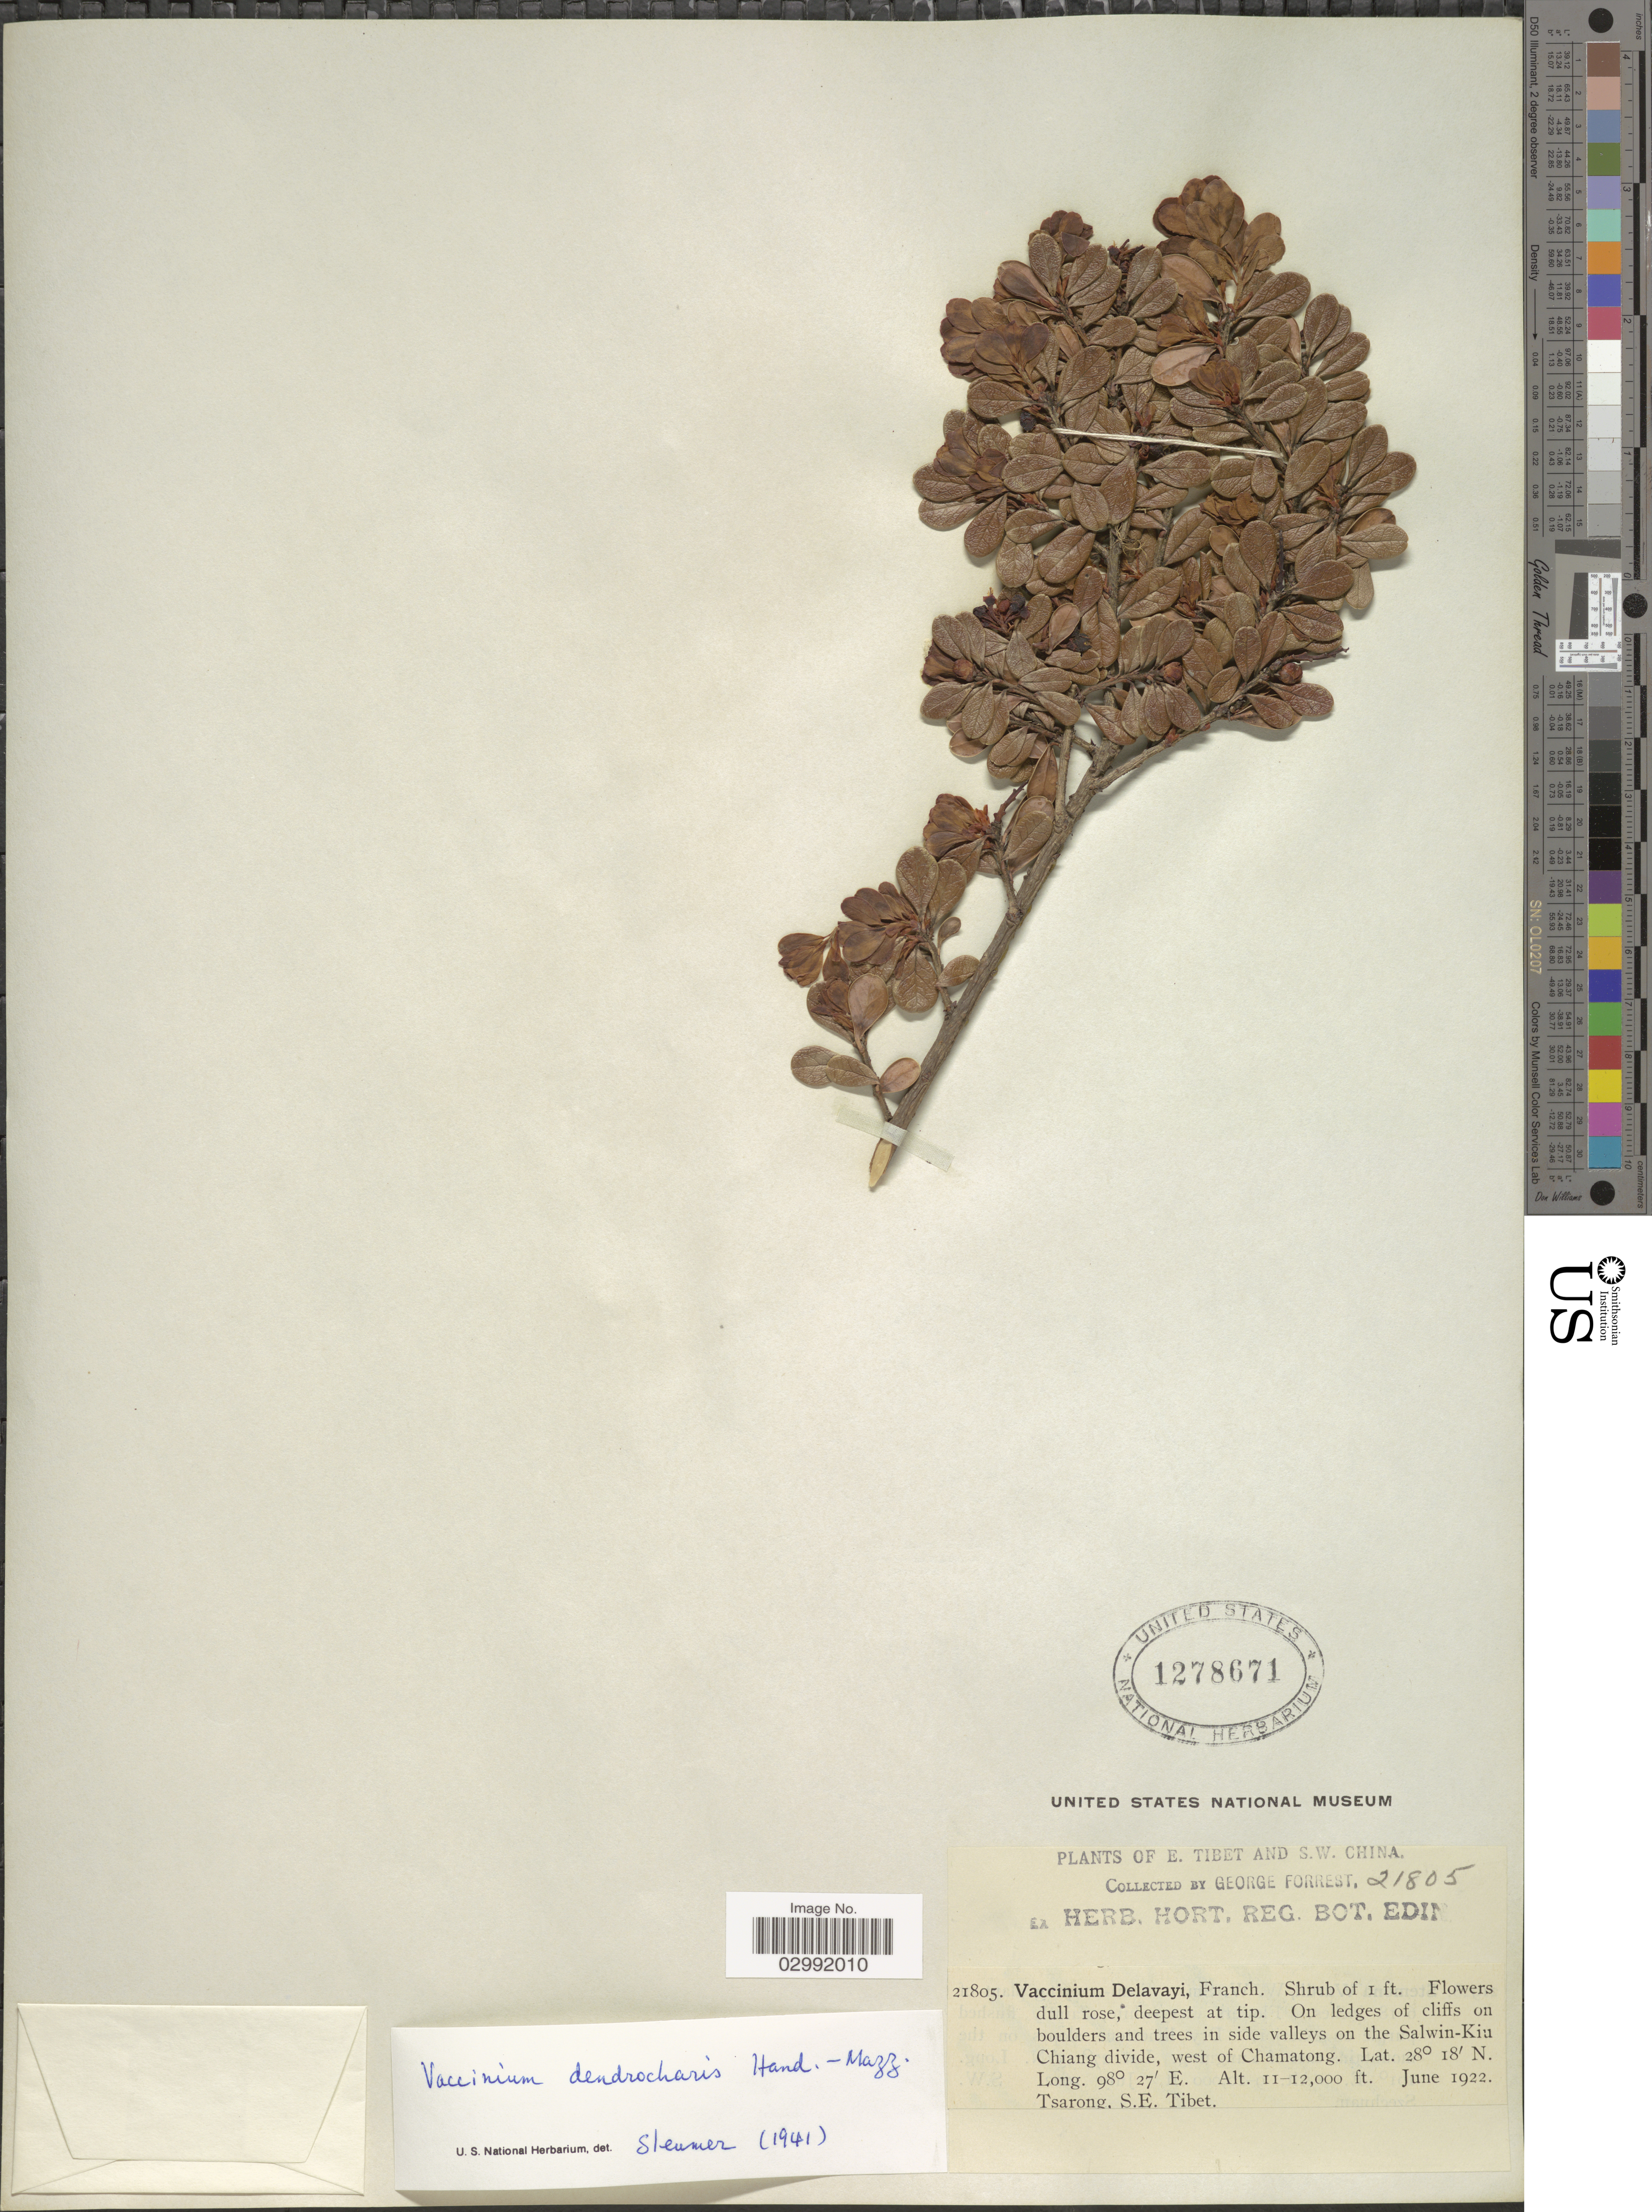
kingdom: Plantae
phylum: Tracheophyta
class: Magnoliopsida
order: Ericales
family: Ericaceae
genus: Vaccinium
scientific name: Vaccinium dendrocharis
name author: Hand.-Mazz.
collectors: G. Forrest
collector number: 21805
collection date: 1922-06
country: China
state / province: Xizang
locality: On ledges of cliffs on boulders and trees in side valleys on the Salwin-Kiu Chiang divide, west of Chamatong. E. Tibet and S.W. China.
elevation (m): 3353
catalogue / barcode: US 1278671